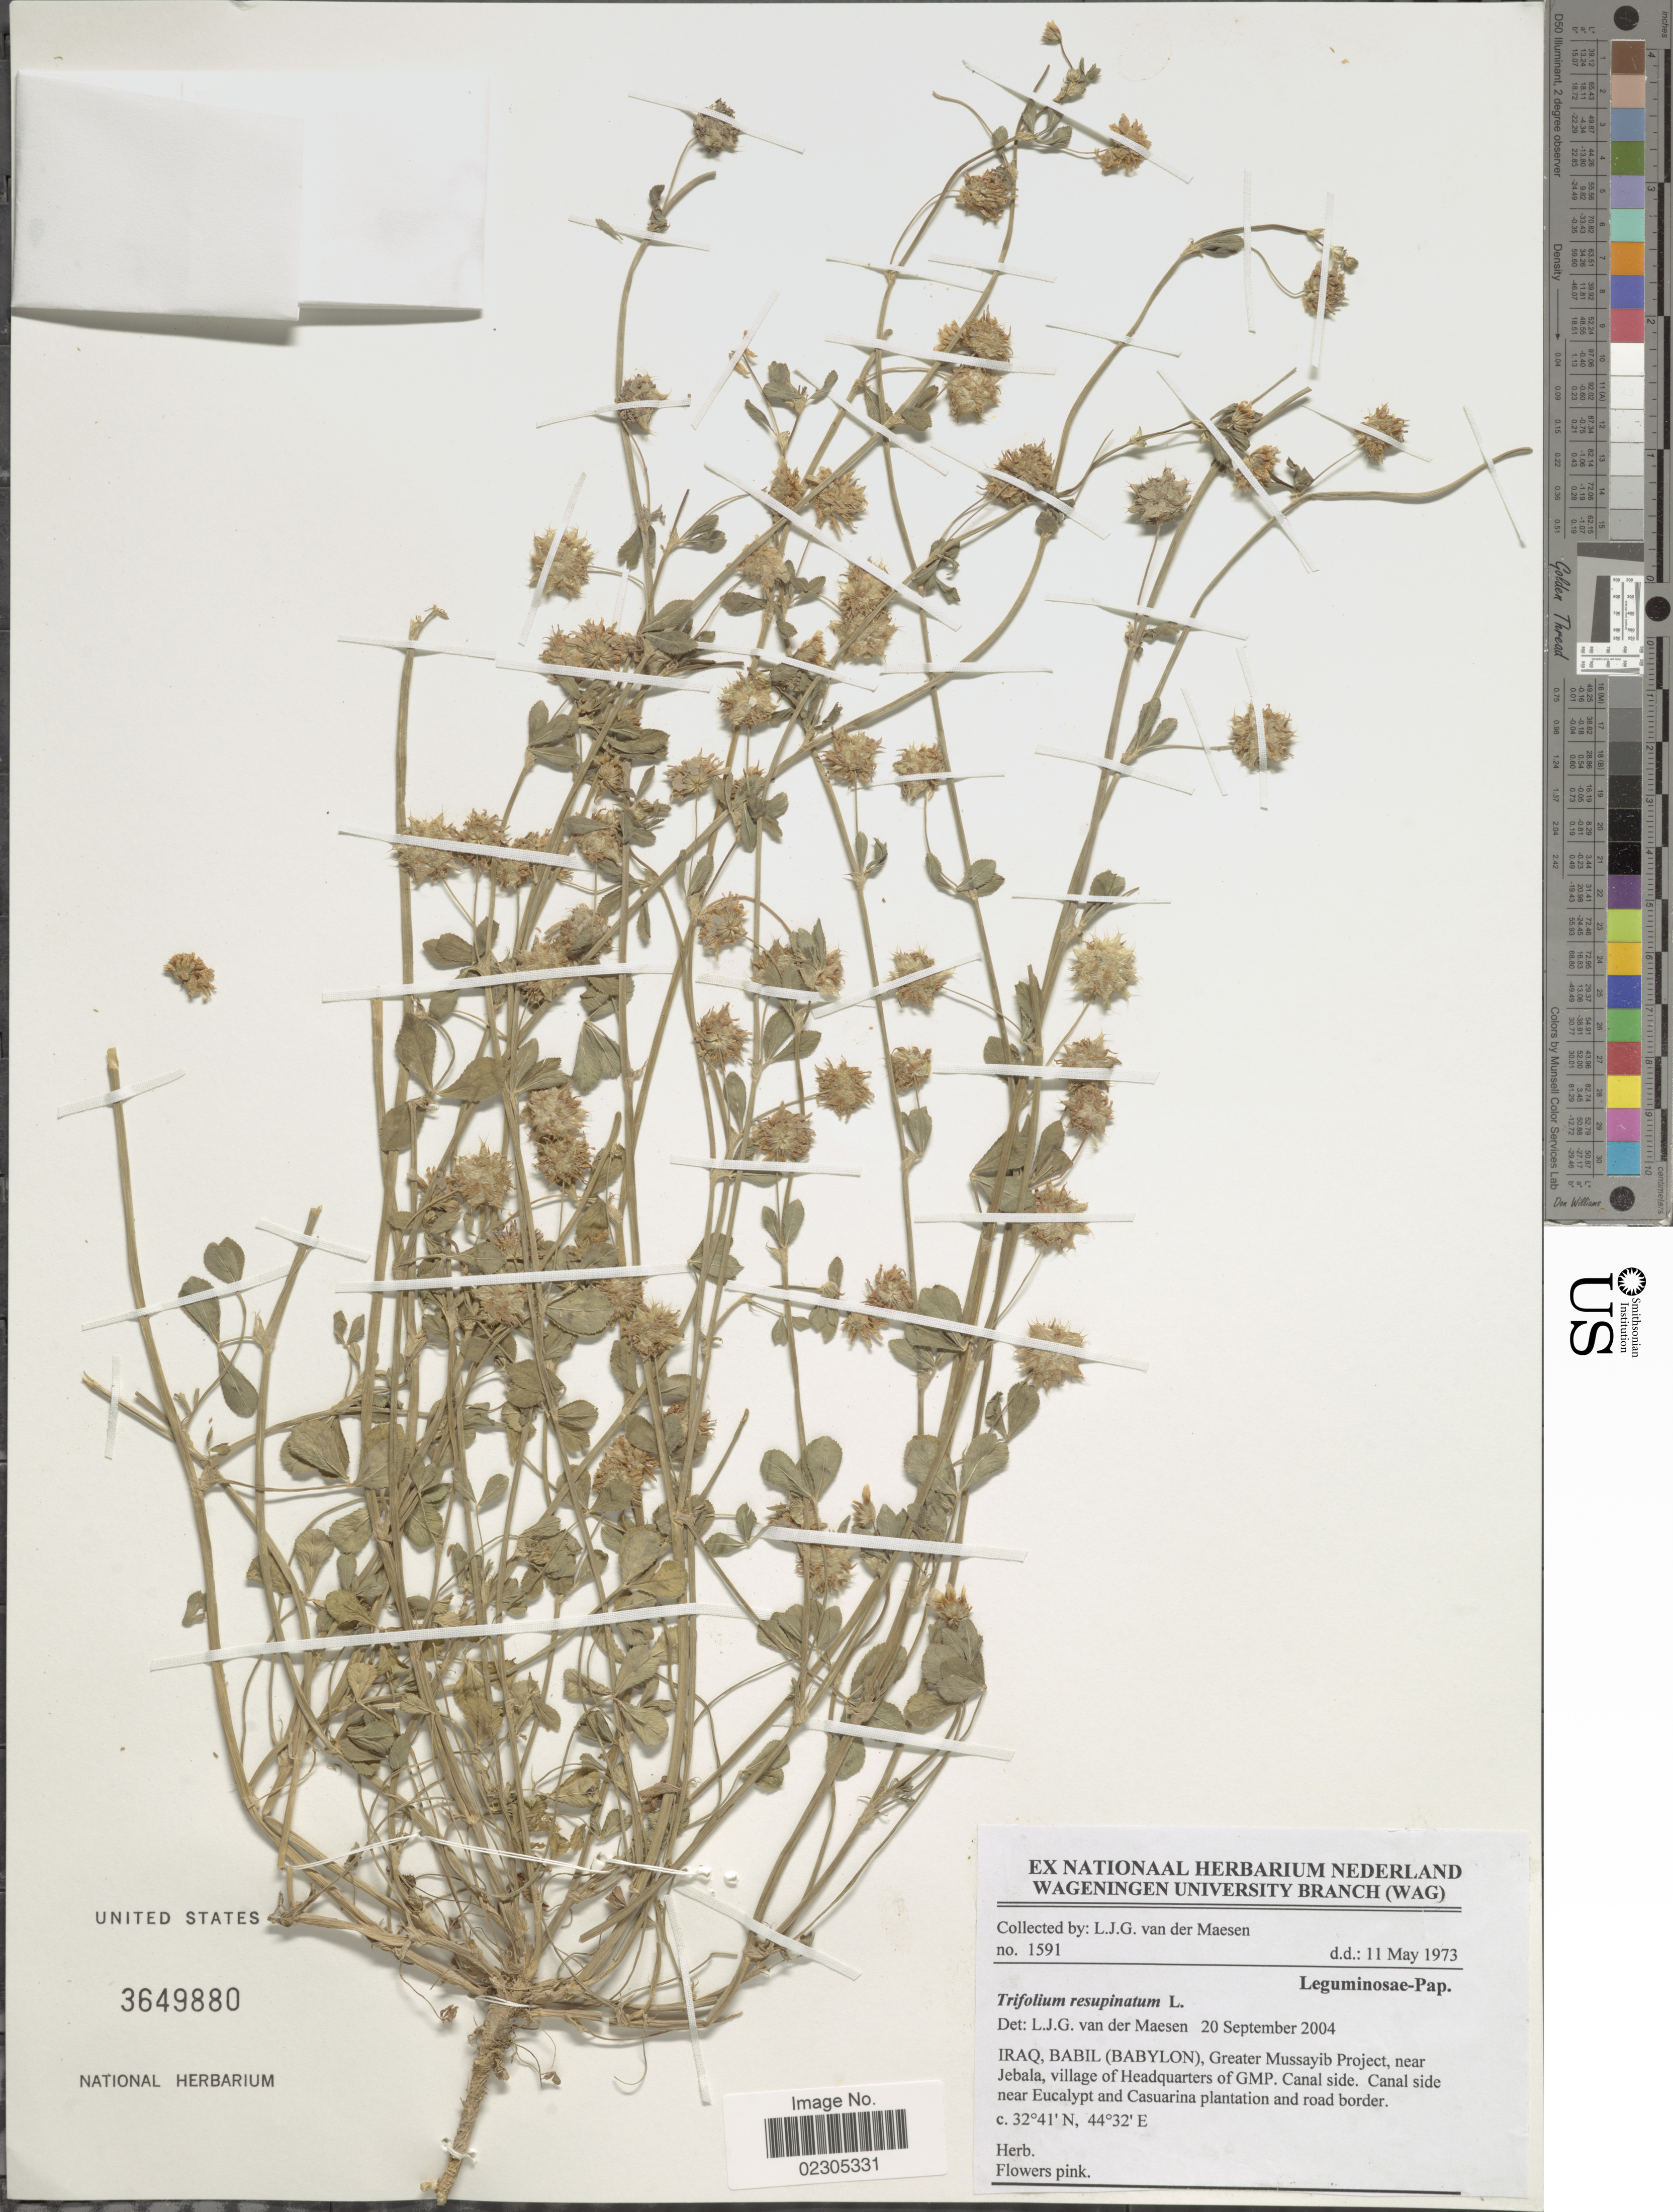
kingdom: Plantae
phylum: Tracheophyta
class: Magnoliopsida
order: Fabales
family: Fabaceae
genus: Trifolium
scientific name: Trifolium resupinatum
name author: L.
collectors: L. van der Maesen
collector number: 1591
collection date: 1973-05-11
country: Iraq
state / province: Babil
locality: (Babylon), Greater Mussayib Project, near Jebala, village of Headquarters of GMP. Canal side near Eucalypt and Casuarina plantation and road border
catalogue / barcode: US 3649880